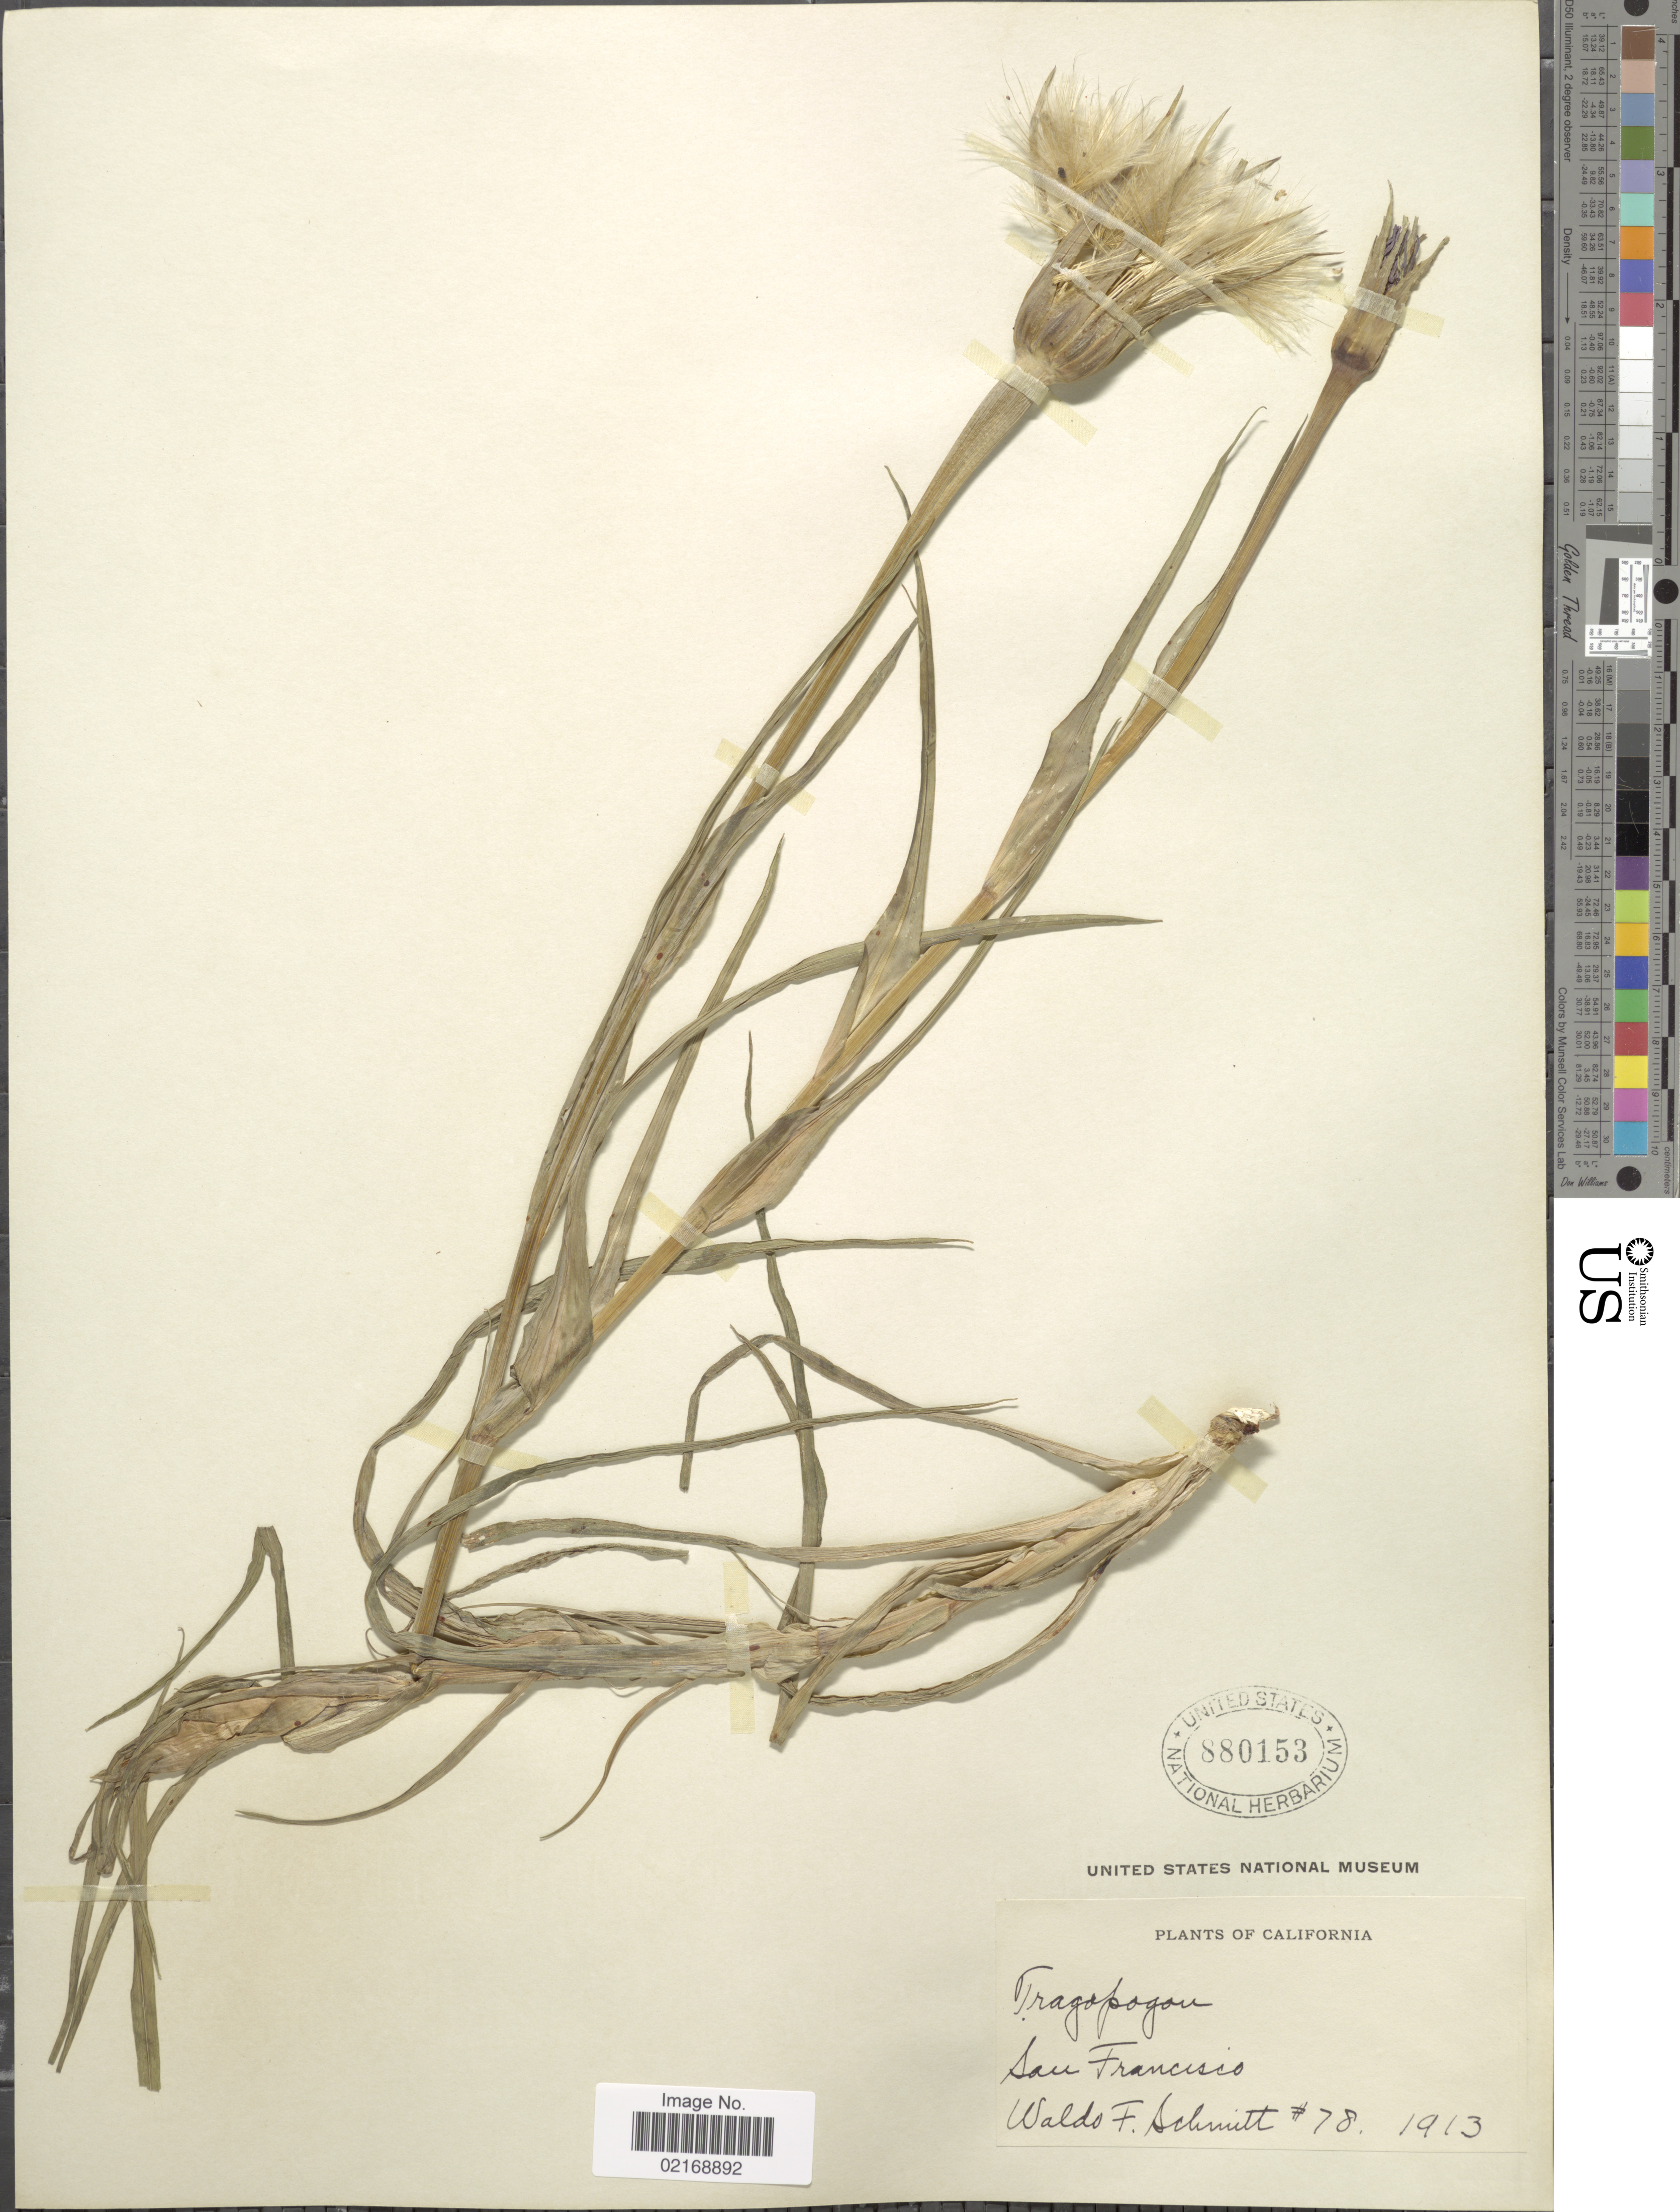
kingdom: Plantae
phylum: Tracheophyta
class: Magnoliopsida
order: Asterales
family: Asteraceae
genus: Tragopogon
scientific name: Tragopogon porrifolius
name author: L.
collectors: W. L. Schmitt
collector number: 78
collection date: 1913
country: United States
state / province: California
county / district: San Francisco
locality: San Francisco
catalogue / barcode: US 880153